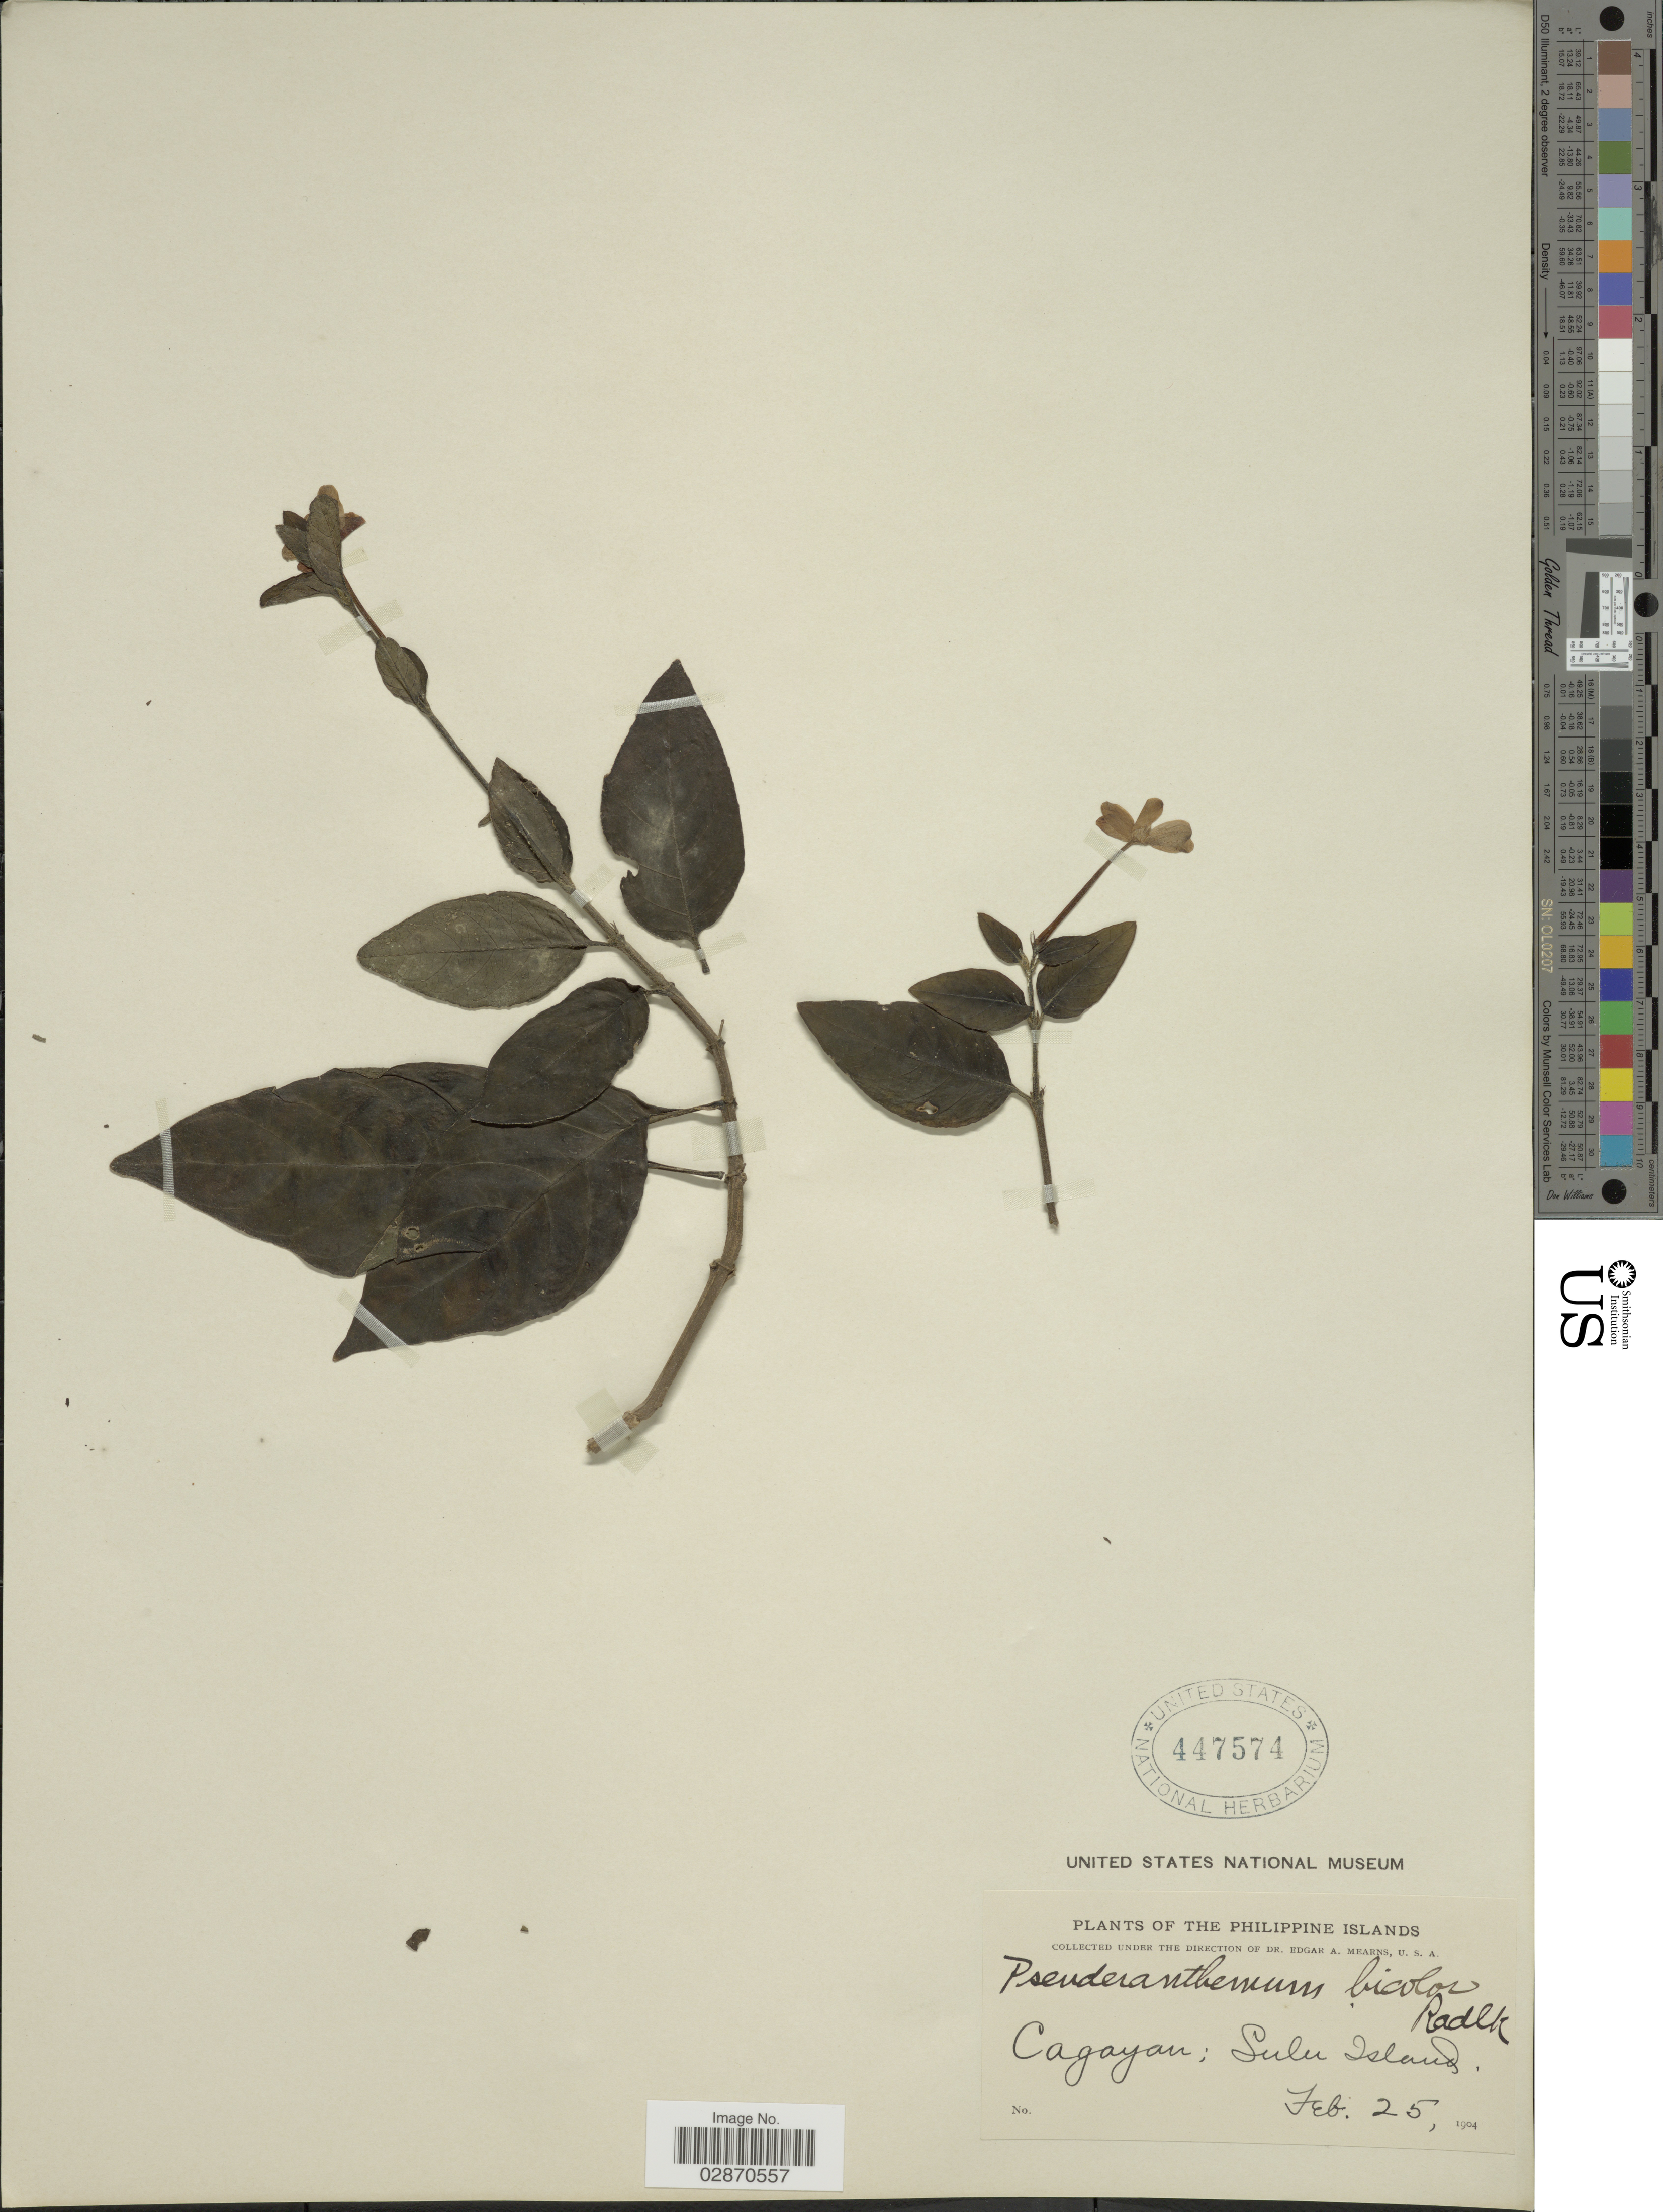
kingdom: Plantae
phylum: Tracheophyta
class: Magnoliopsida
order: Lamiales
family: Acanthaceae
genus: Pseuderanthemum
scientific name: Pseuderanthemum pulchellum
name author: (Andrews) Merr.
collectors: E. A. Mearns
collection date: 1904-02-25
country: Philippines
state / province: Muslim Mindanao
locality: Philippine Islands. Cagayan; Sulu Island.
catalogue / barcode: US 447574